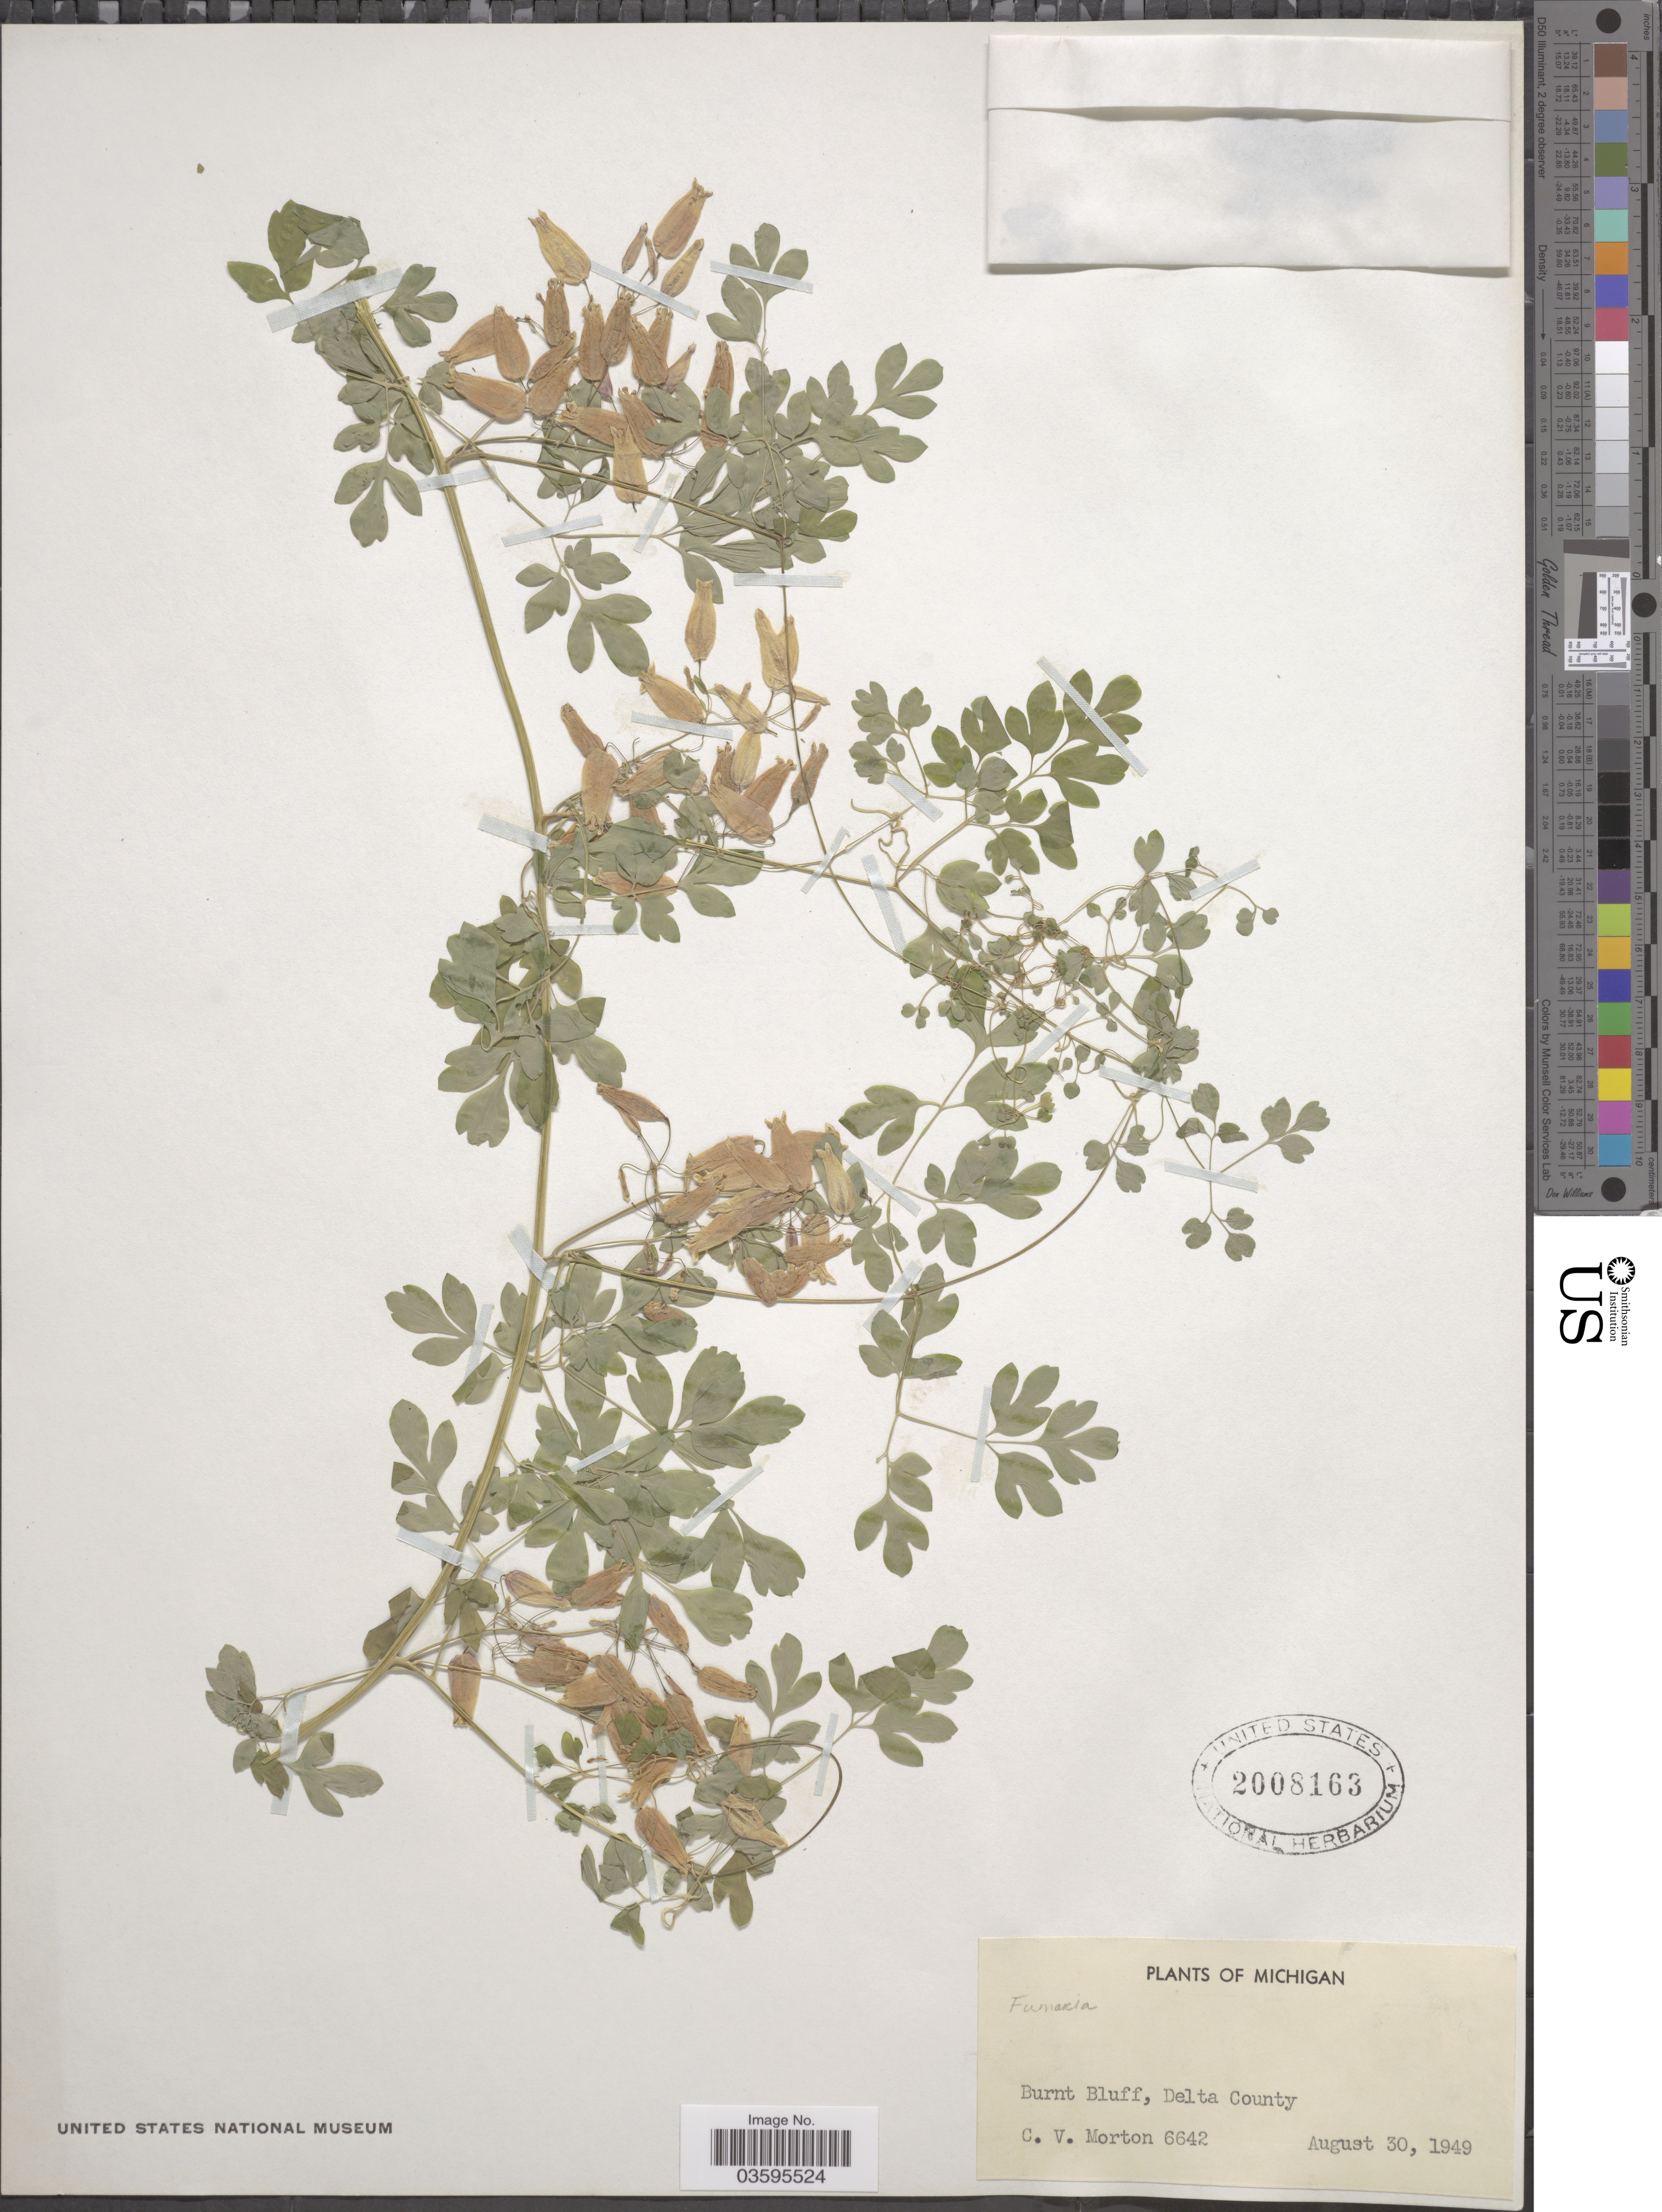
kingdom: Plantae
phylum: Tracheophyta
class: Magnoliopsida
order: Ranunculales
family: Papaveraceae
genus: Fumaria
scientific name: Fumaria sp.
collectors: C. V. Morton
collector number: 6642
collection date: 1949-08-30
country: United States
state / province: Michigan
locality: Burnt Bluff, Delta County.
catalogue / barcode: US 2008163